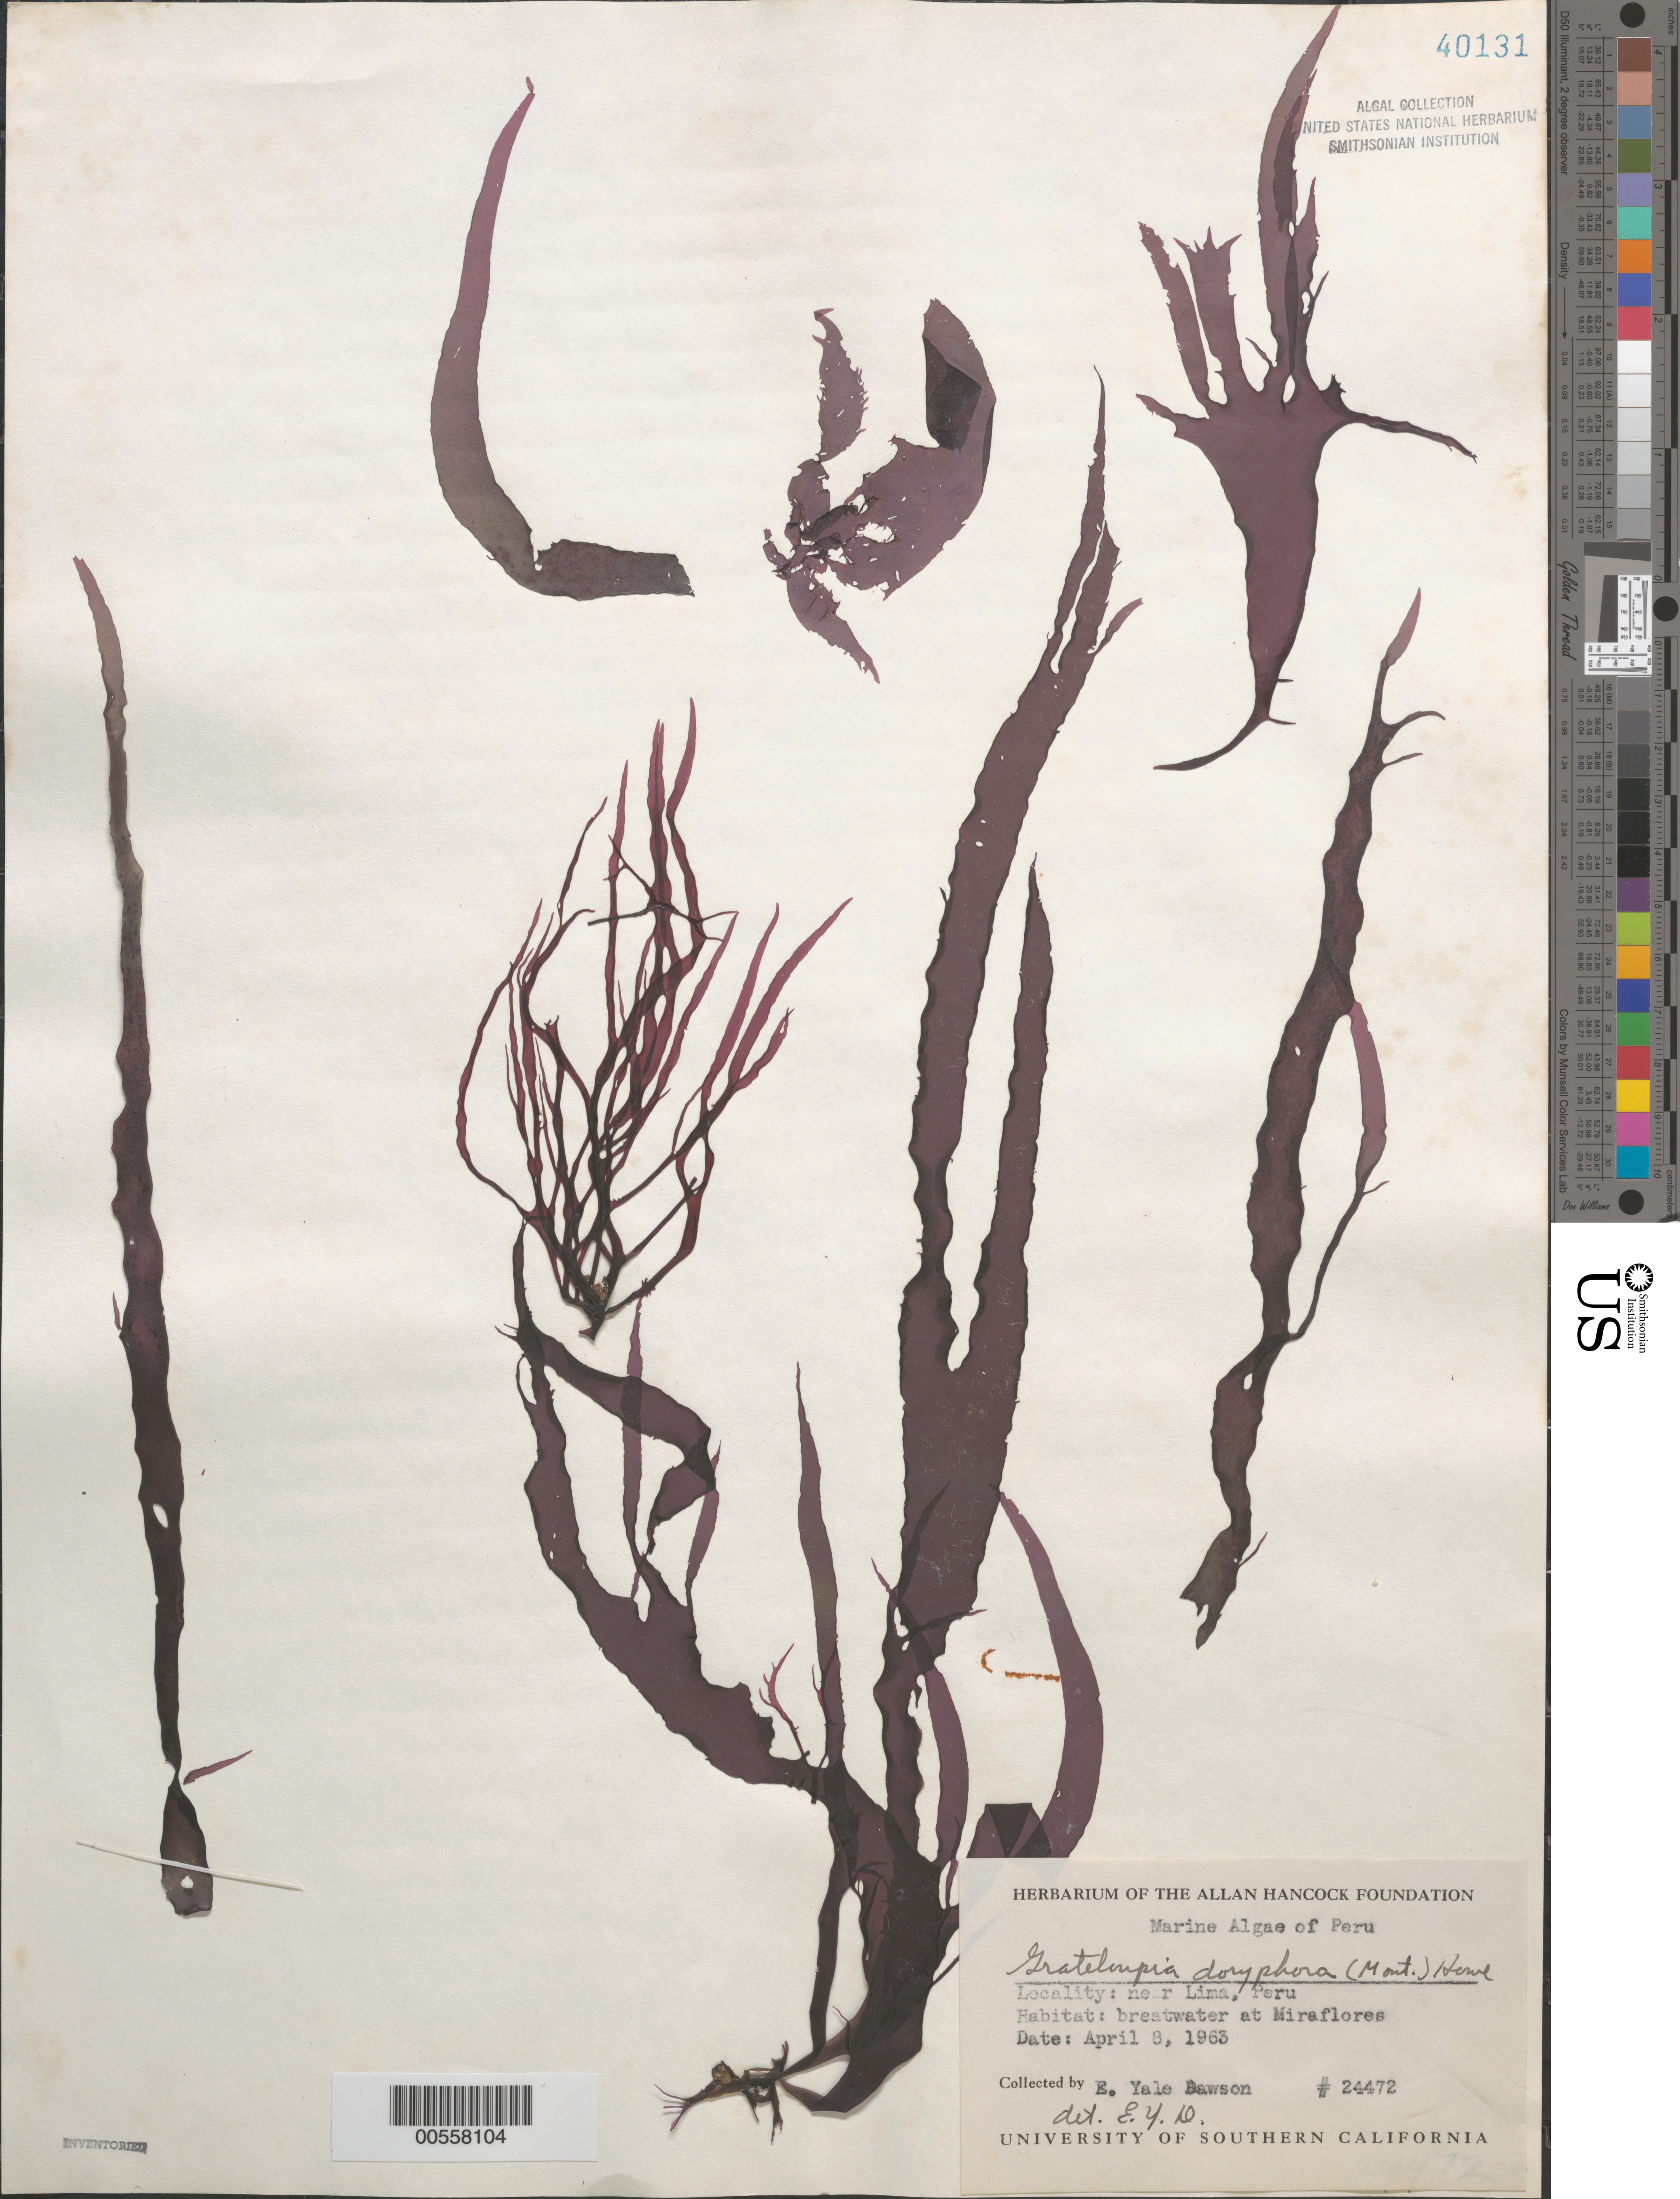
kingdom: Plantae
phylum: Rhodophyta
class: Florideophyceae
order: Halymeniales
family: Halymeniaceae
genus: Grateloupia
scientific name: Grateloupia doryphora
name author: (Mont.) Howe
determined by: Dawson, E. Y.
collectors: E. Y. Dawson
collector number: EYD 24472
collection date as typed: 08 Apr 1963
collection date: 1963-04-08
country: Peru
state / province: Lima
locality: Miraflores, near Lima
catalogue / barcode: US 40131